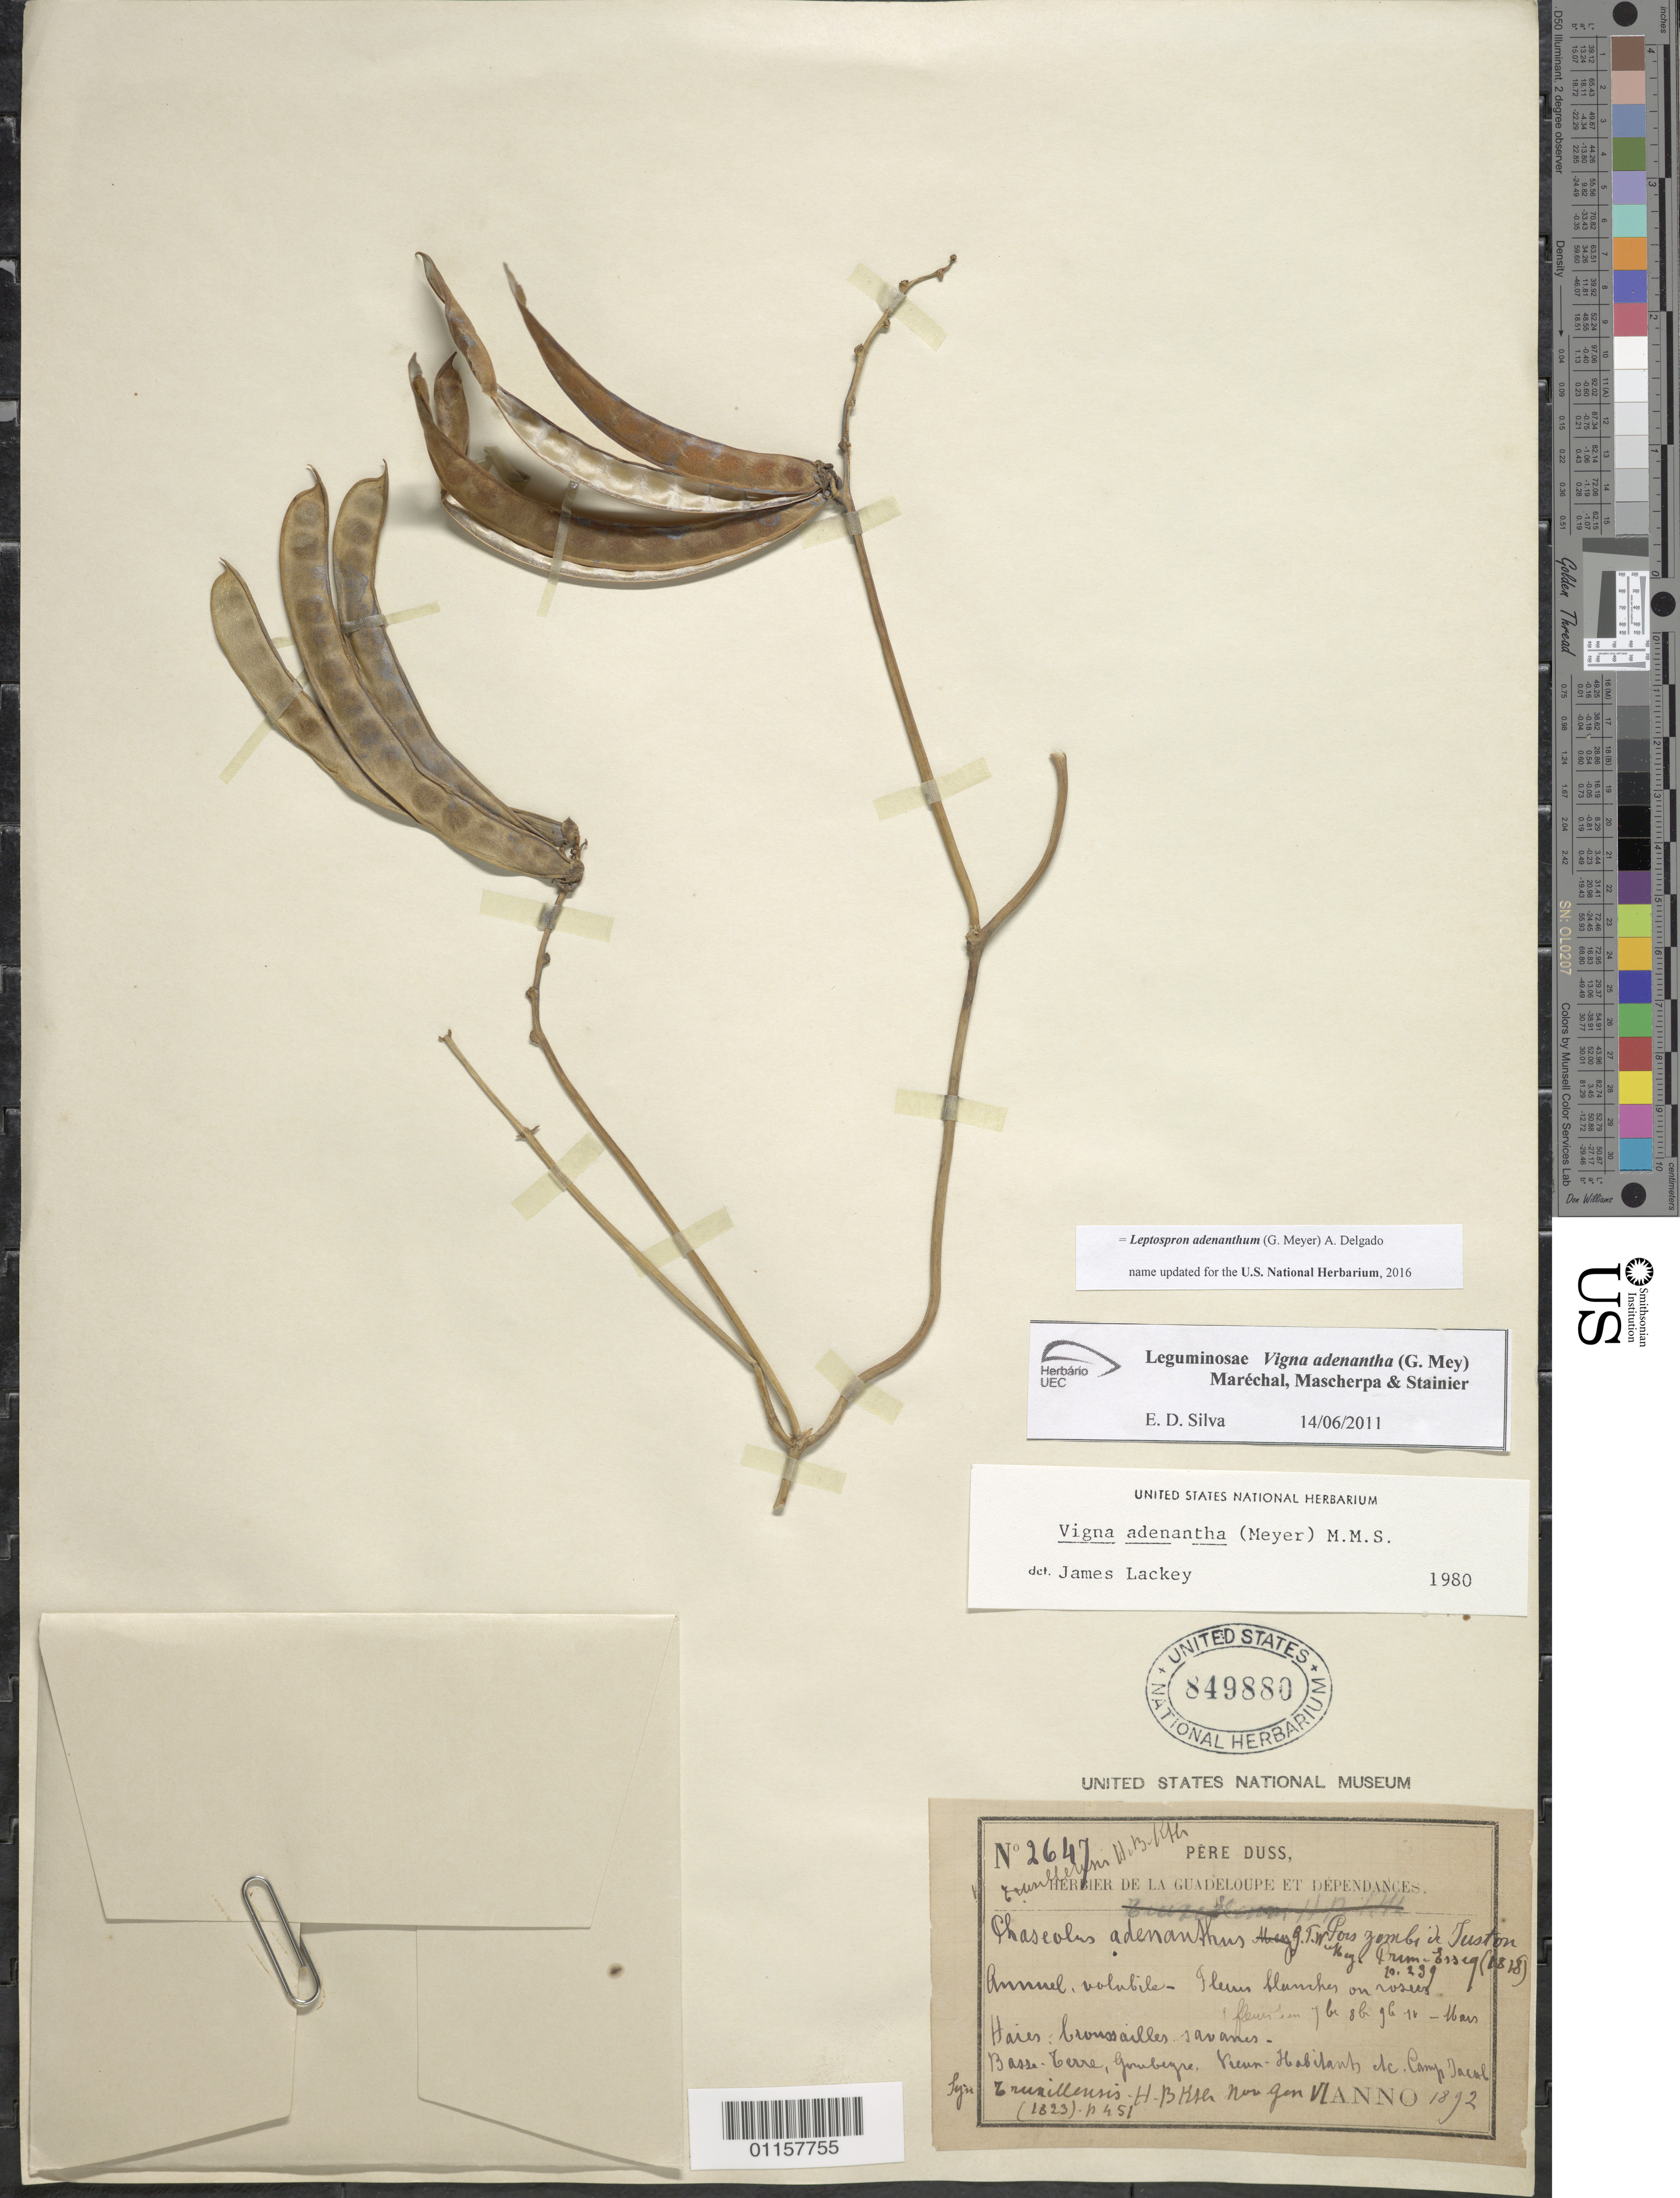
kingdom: Plantae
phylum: Tracheophyta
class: Magnoliopsida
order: Fabales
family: Fabaceae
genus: Leptospron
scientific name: Leptospron adenanthum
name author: (G. Mey.) A. Delgado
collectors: F. Duss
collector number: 2647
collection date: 1892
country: Guadeloupe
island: Basse Terre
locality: Gaubegre [?]. Habitants etc. Camp Jacob.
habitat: Broussailles savanes.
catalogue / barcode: US 849880